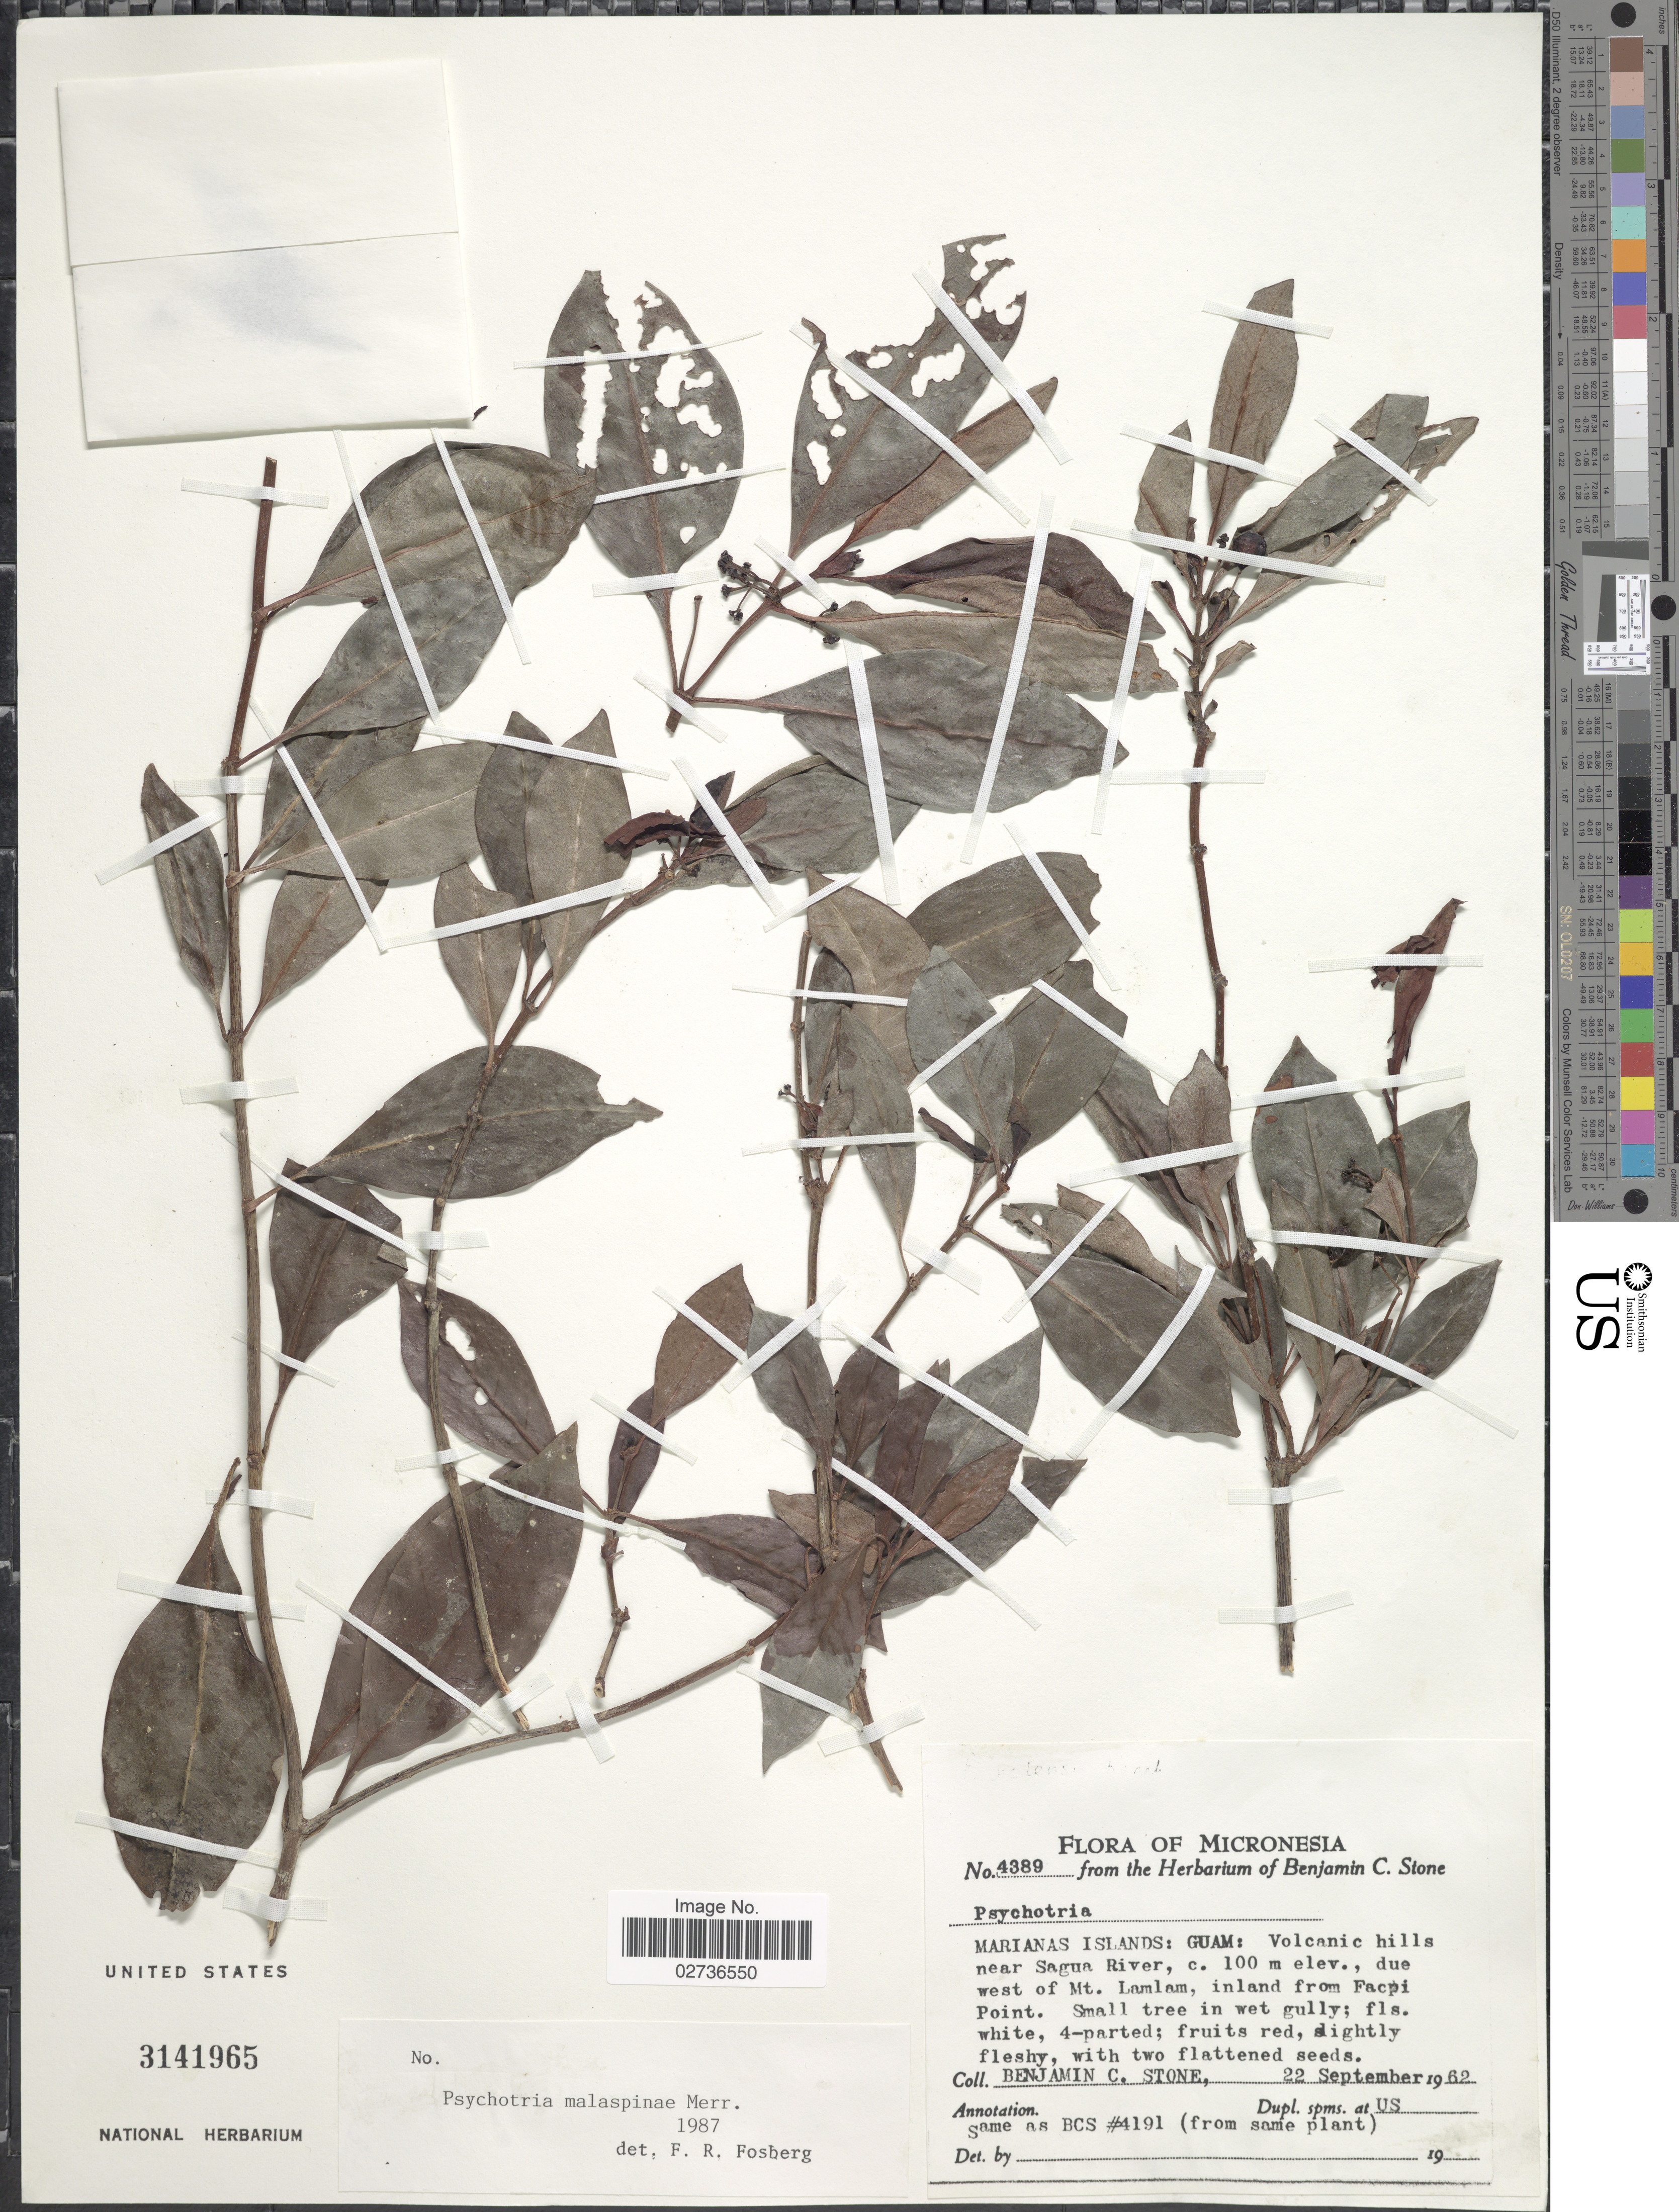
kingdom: Plantae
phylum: Tracheophyta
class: Magnoliopsida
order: Gentianales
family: Rubiaceae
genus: Psychotria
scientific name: Psychotria malaspinae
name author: Merr.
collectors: B. C. Stone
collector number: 4389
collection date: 1962-09-22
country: Guam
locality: Micronesia, Marianas Islands: Guam: Volcanic hills near Sagua River, due west of Mt. Lamlam, inland from Facpi Point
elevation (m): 100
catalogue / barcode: US 3141965